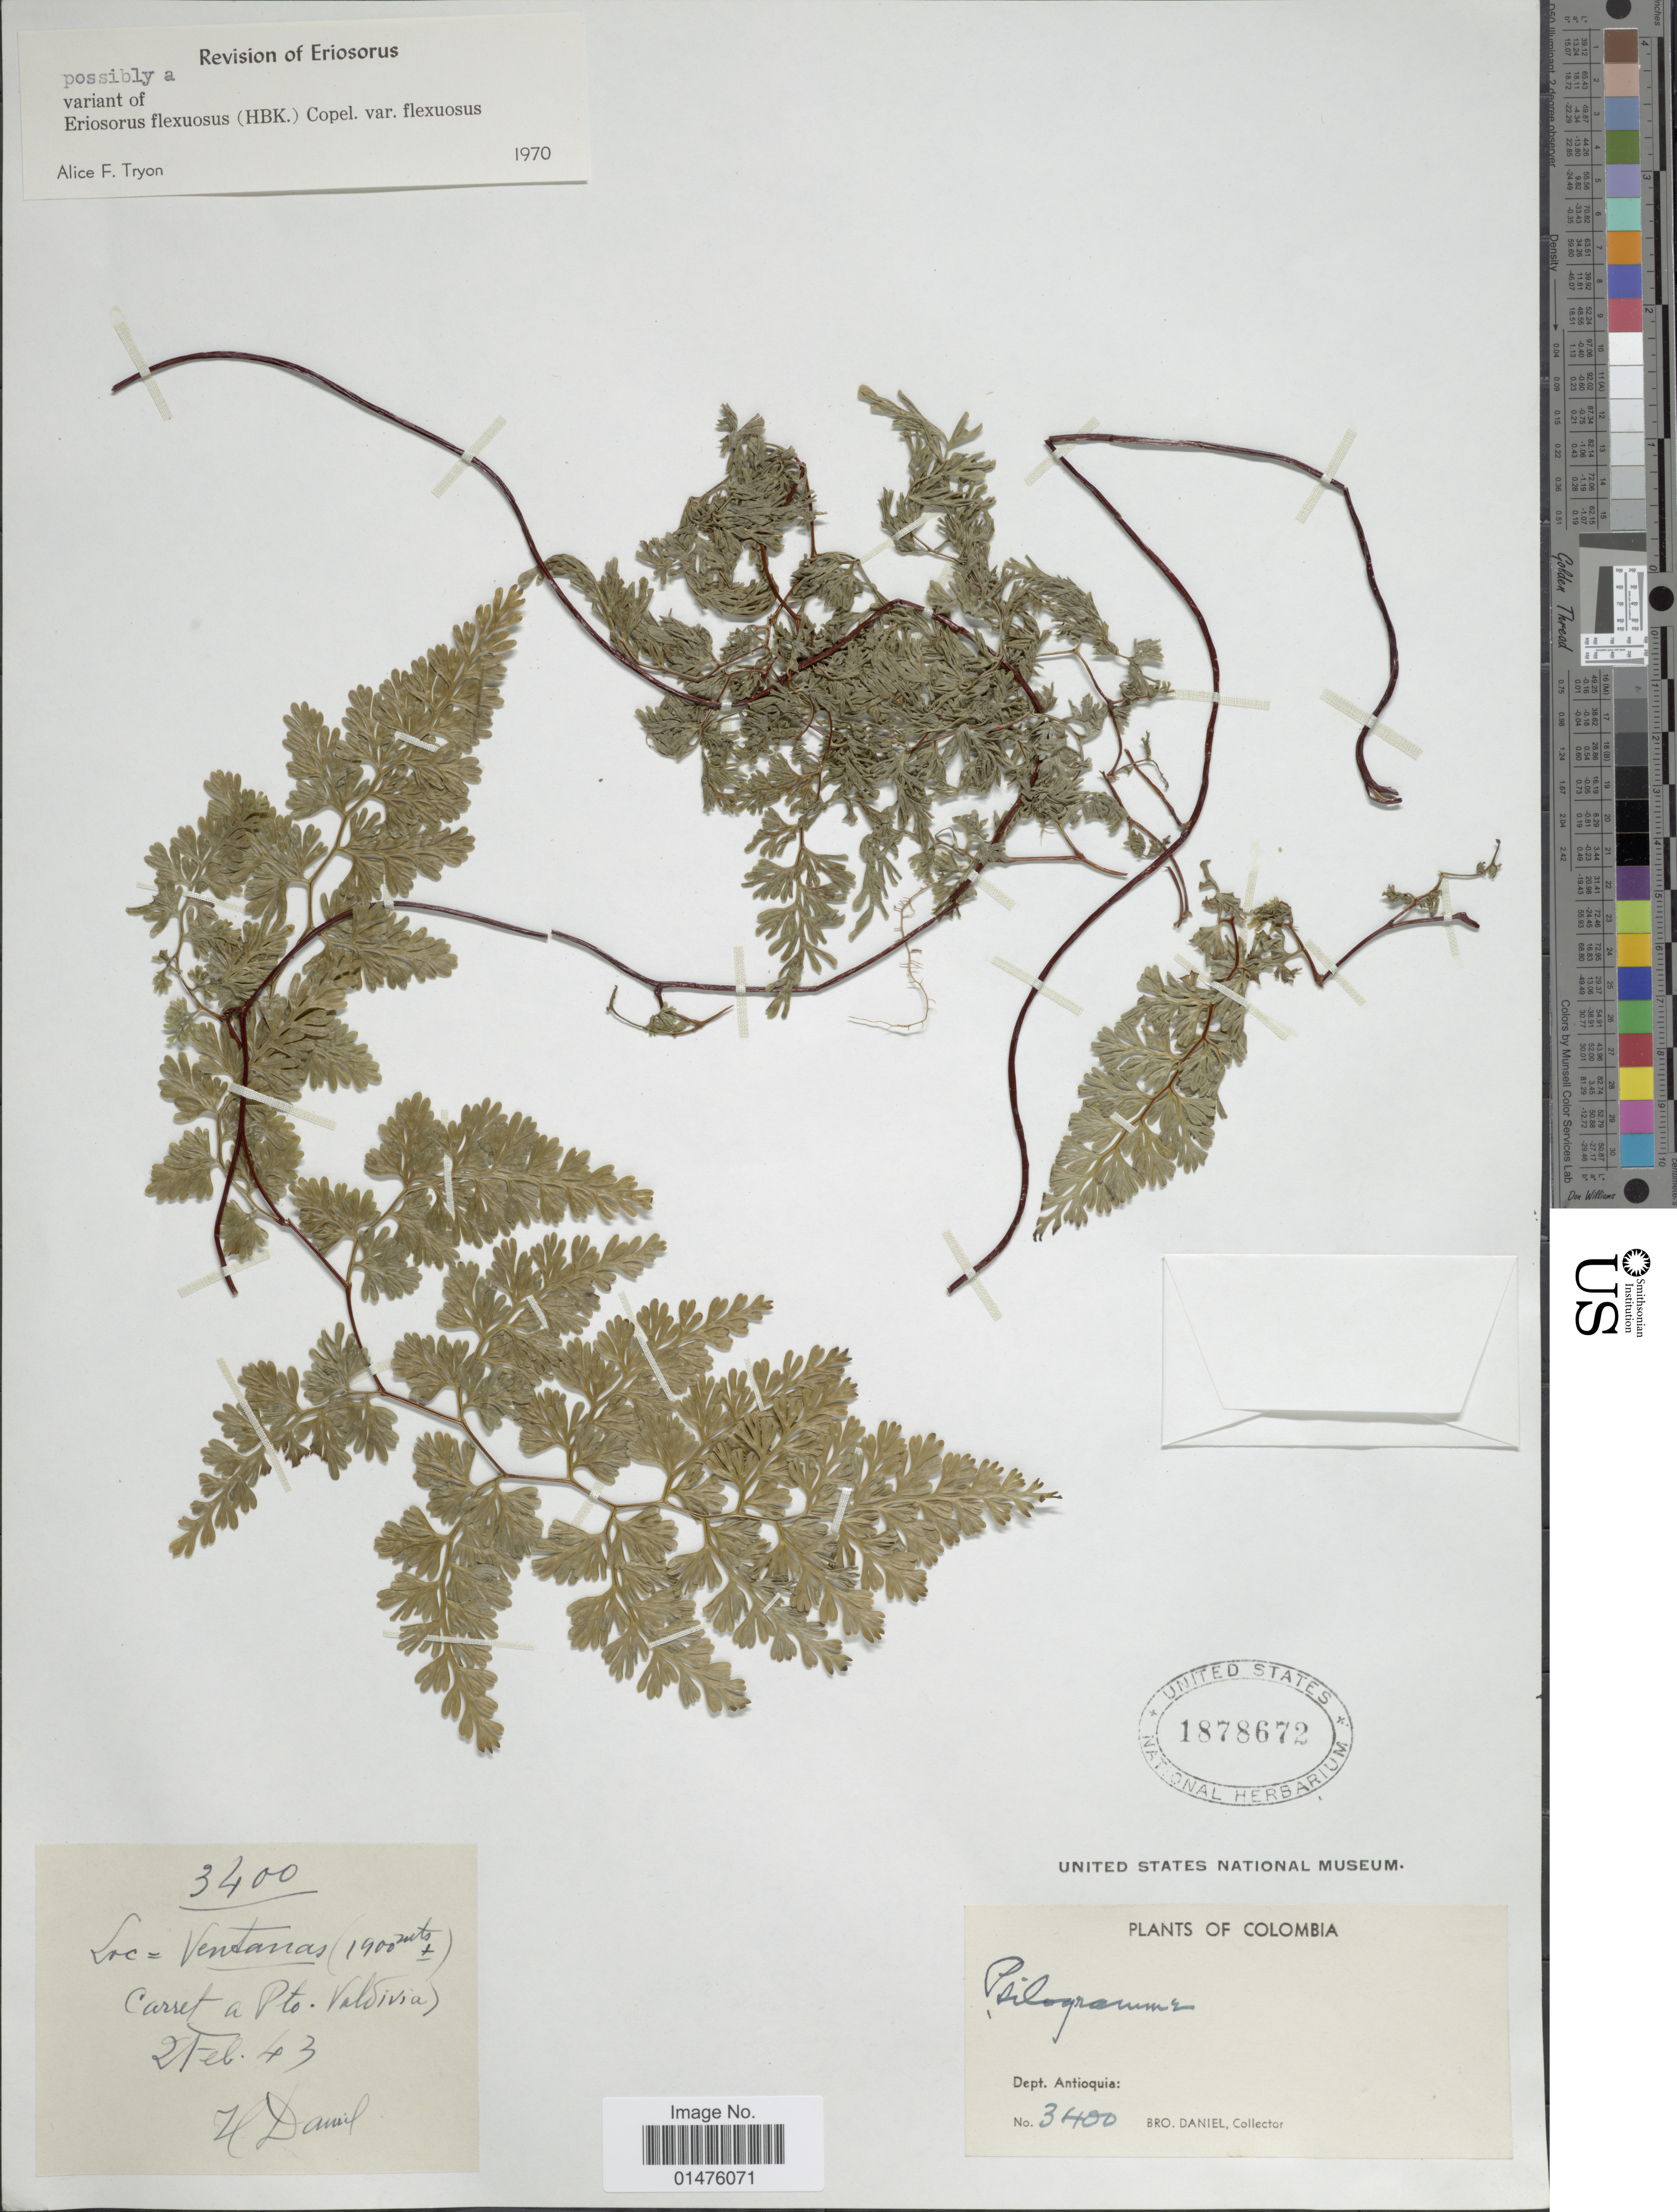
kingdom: Plantae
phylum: Tracheophyta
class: Polypodiopsida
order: Polypodiales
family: Pteridaceae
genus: Jamesonia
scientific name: Jamesonia flexuosa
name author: (Humb. & Bonpl.) Christenh.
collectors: Bro. Daniel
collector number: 3400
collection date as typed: Transcribed d/m/y: 2/2/43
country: Colombia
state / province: Antioquia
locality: Ventanas Carret a Pto Valdivia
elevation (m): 1900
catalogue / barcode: US 1878672